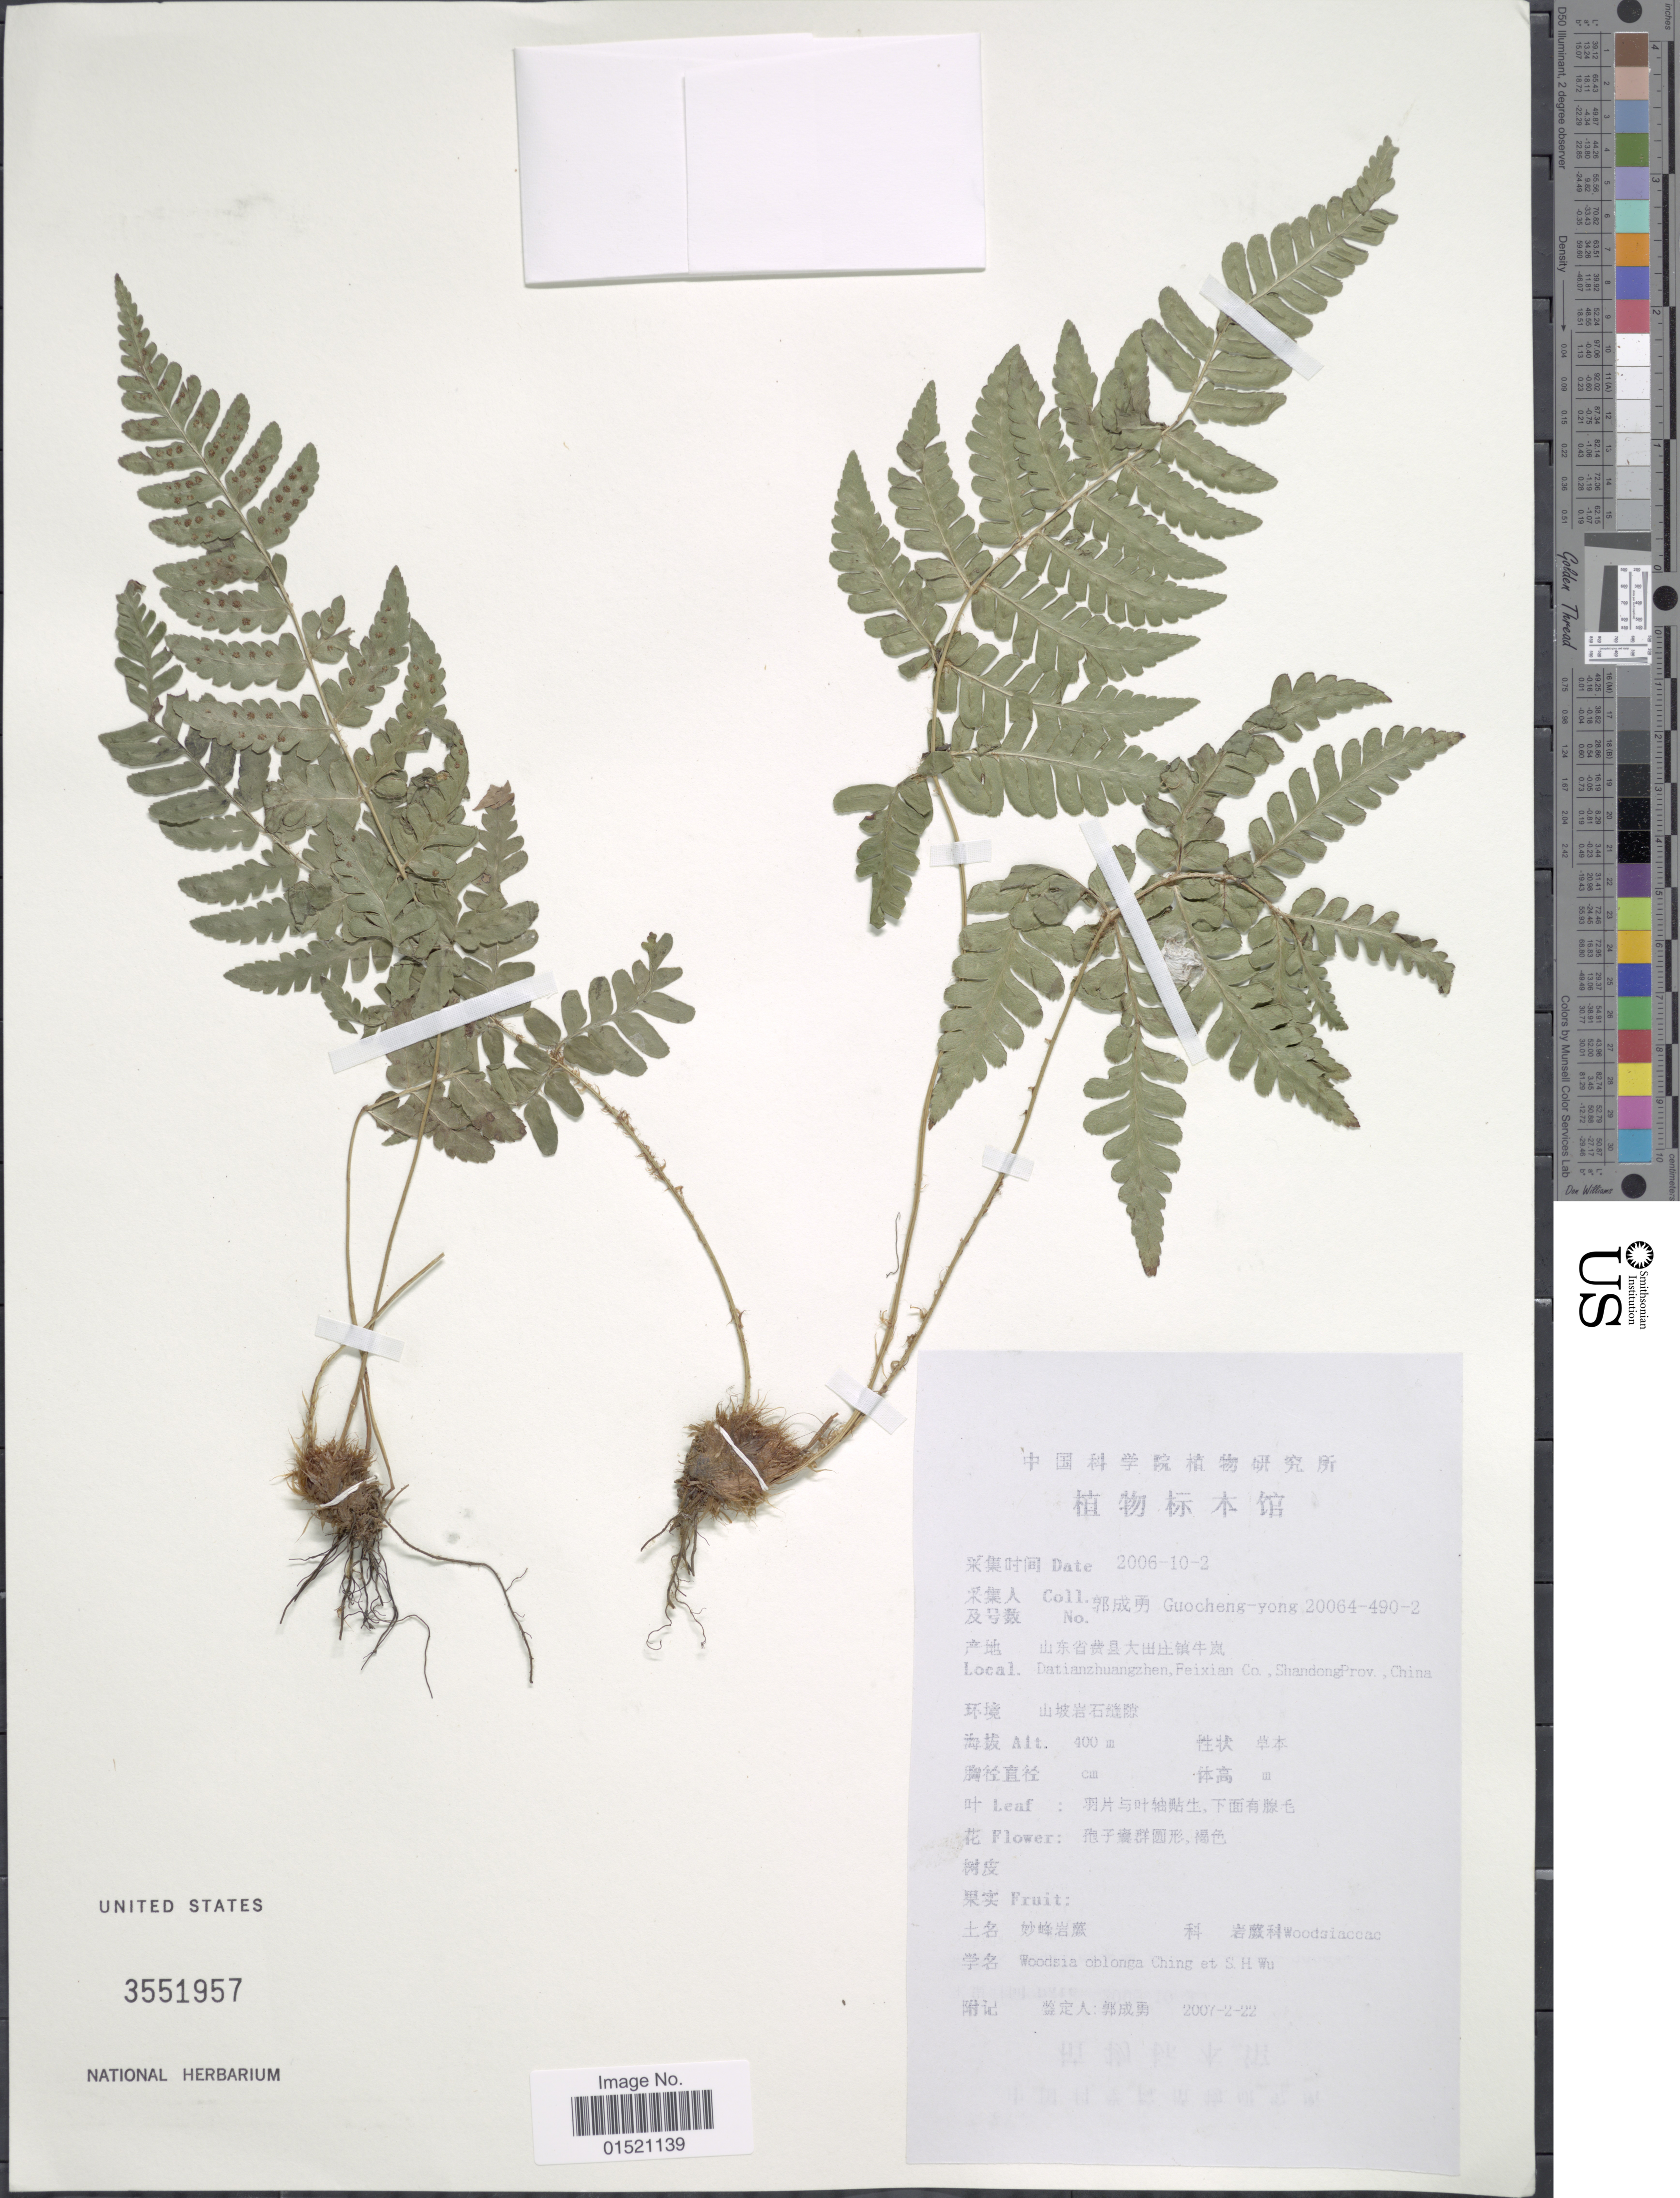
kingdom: Plantae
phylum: Tracheophyta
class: Polypodiopsida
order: Polypodiales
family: Woodsiaceae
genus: Woodsia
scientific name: Woodsia oblonga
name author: Ching & Wu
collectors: Guo cheng-yong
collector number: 20064-490-2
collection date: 2006-10-02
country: China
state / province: Shandong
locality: Datianzhuangzhen, Feixian Co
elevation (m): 400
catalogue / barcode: US 3551957